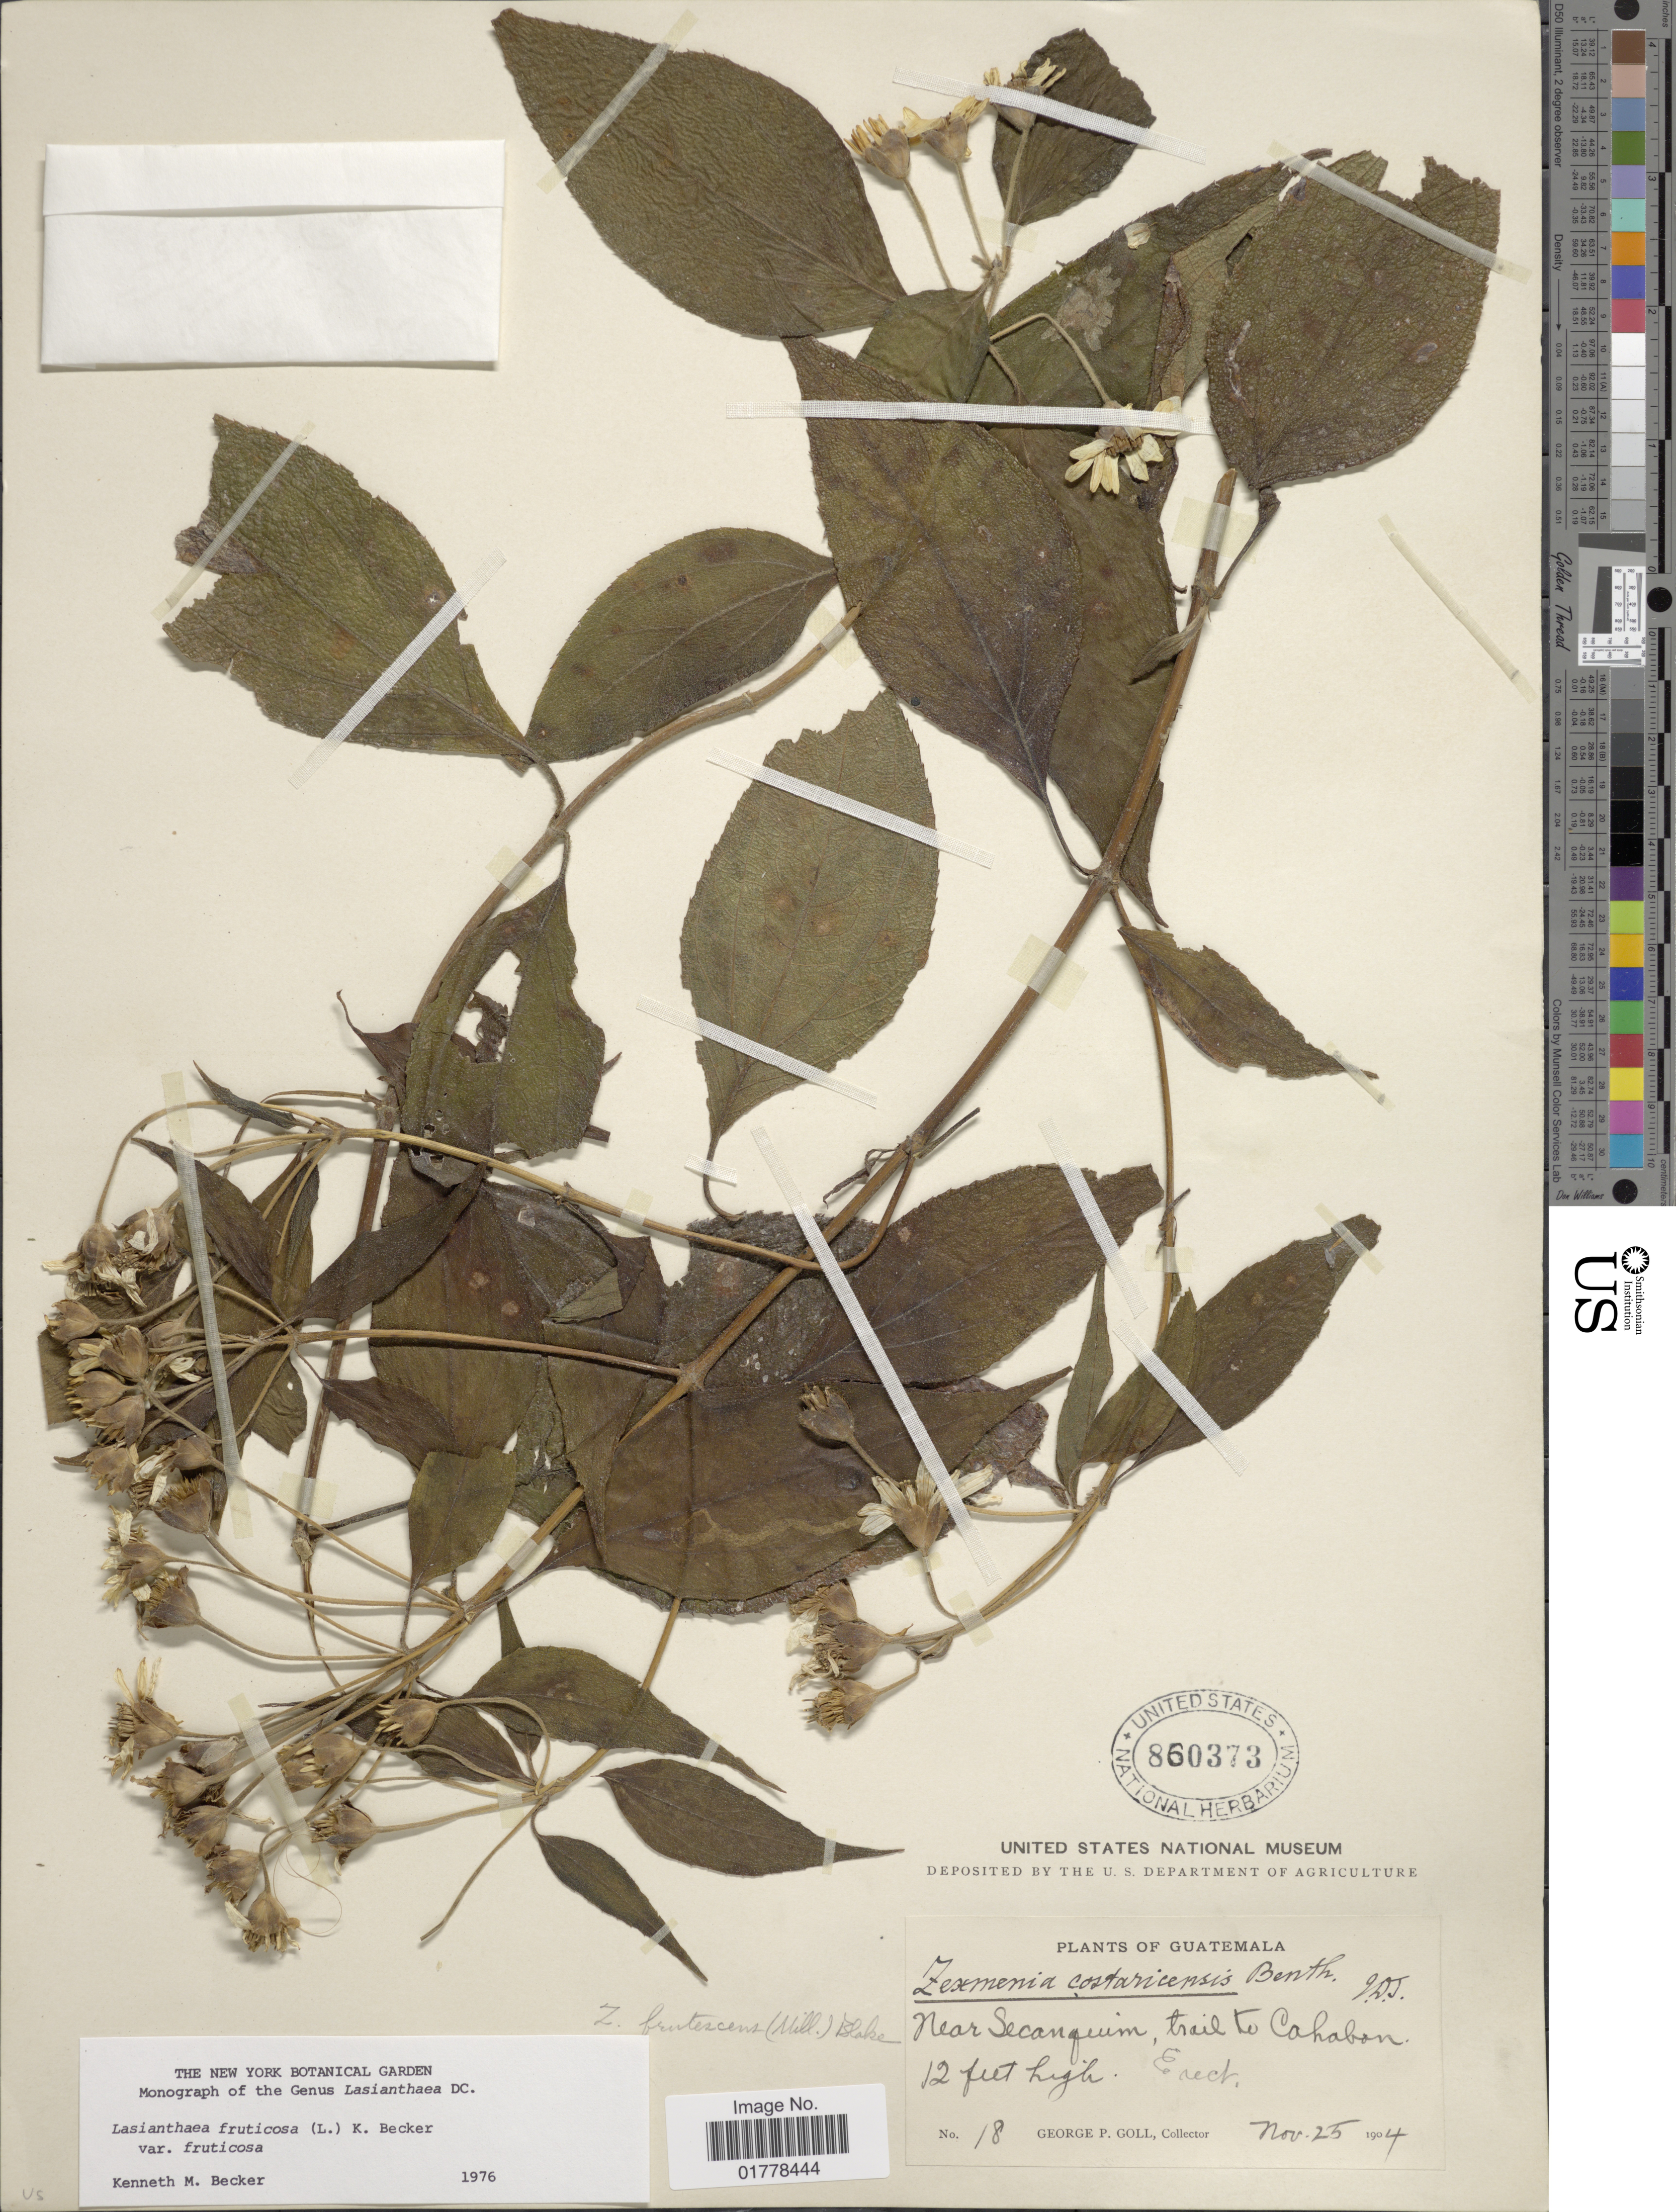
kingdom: Plantae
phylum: Tracheophyta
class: Magnoliopsida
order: Asterales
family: Asteraceae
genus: Lasianthaea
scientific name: Lasianthaea fruticosa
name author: (L.) K.M. Becker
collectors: G. P. Goll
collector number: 18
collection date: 1904-11-25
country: Guatemala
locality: Near Secanquim, trail to Cahabon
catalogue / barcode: US 860373